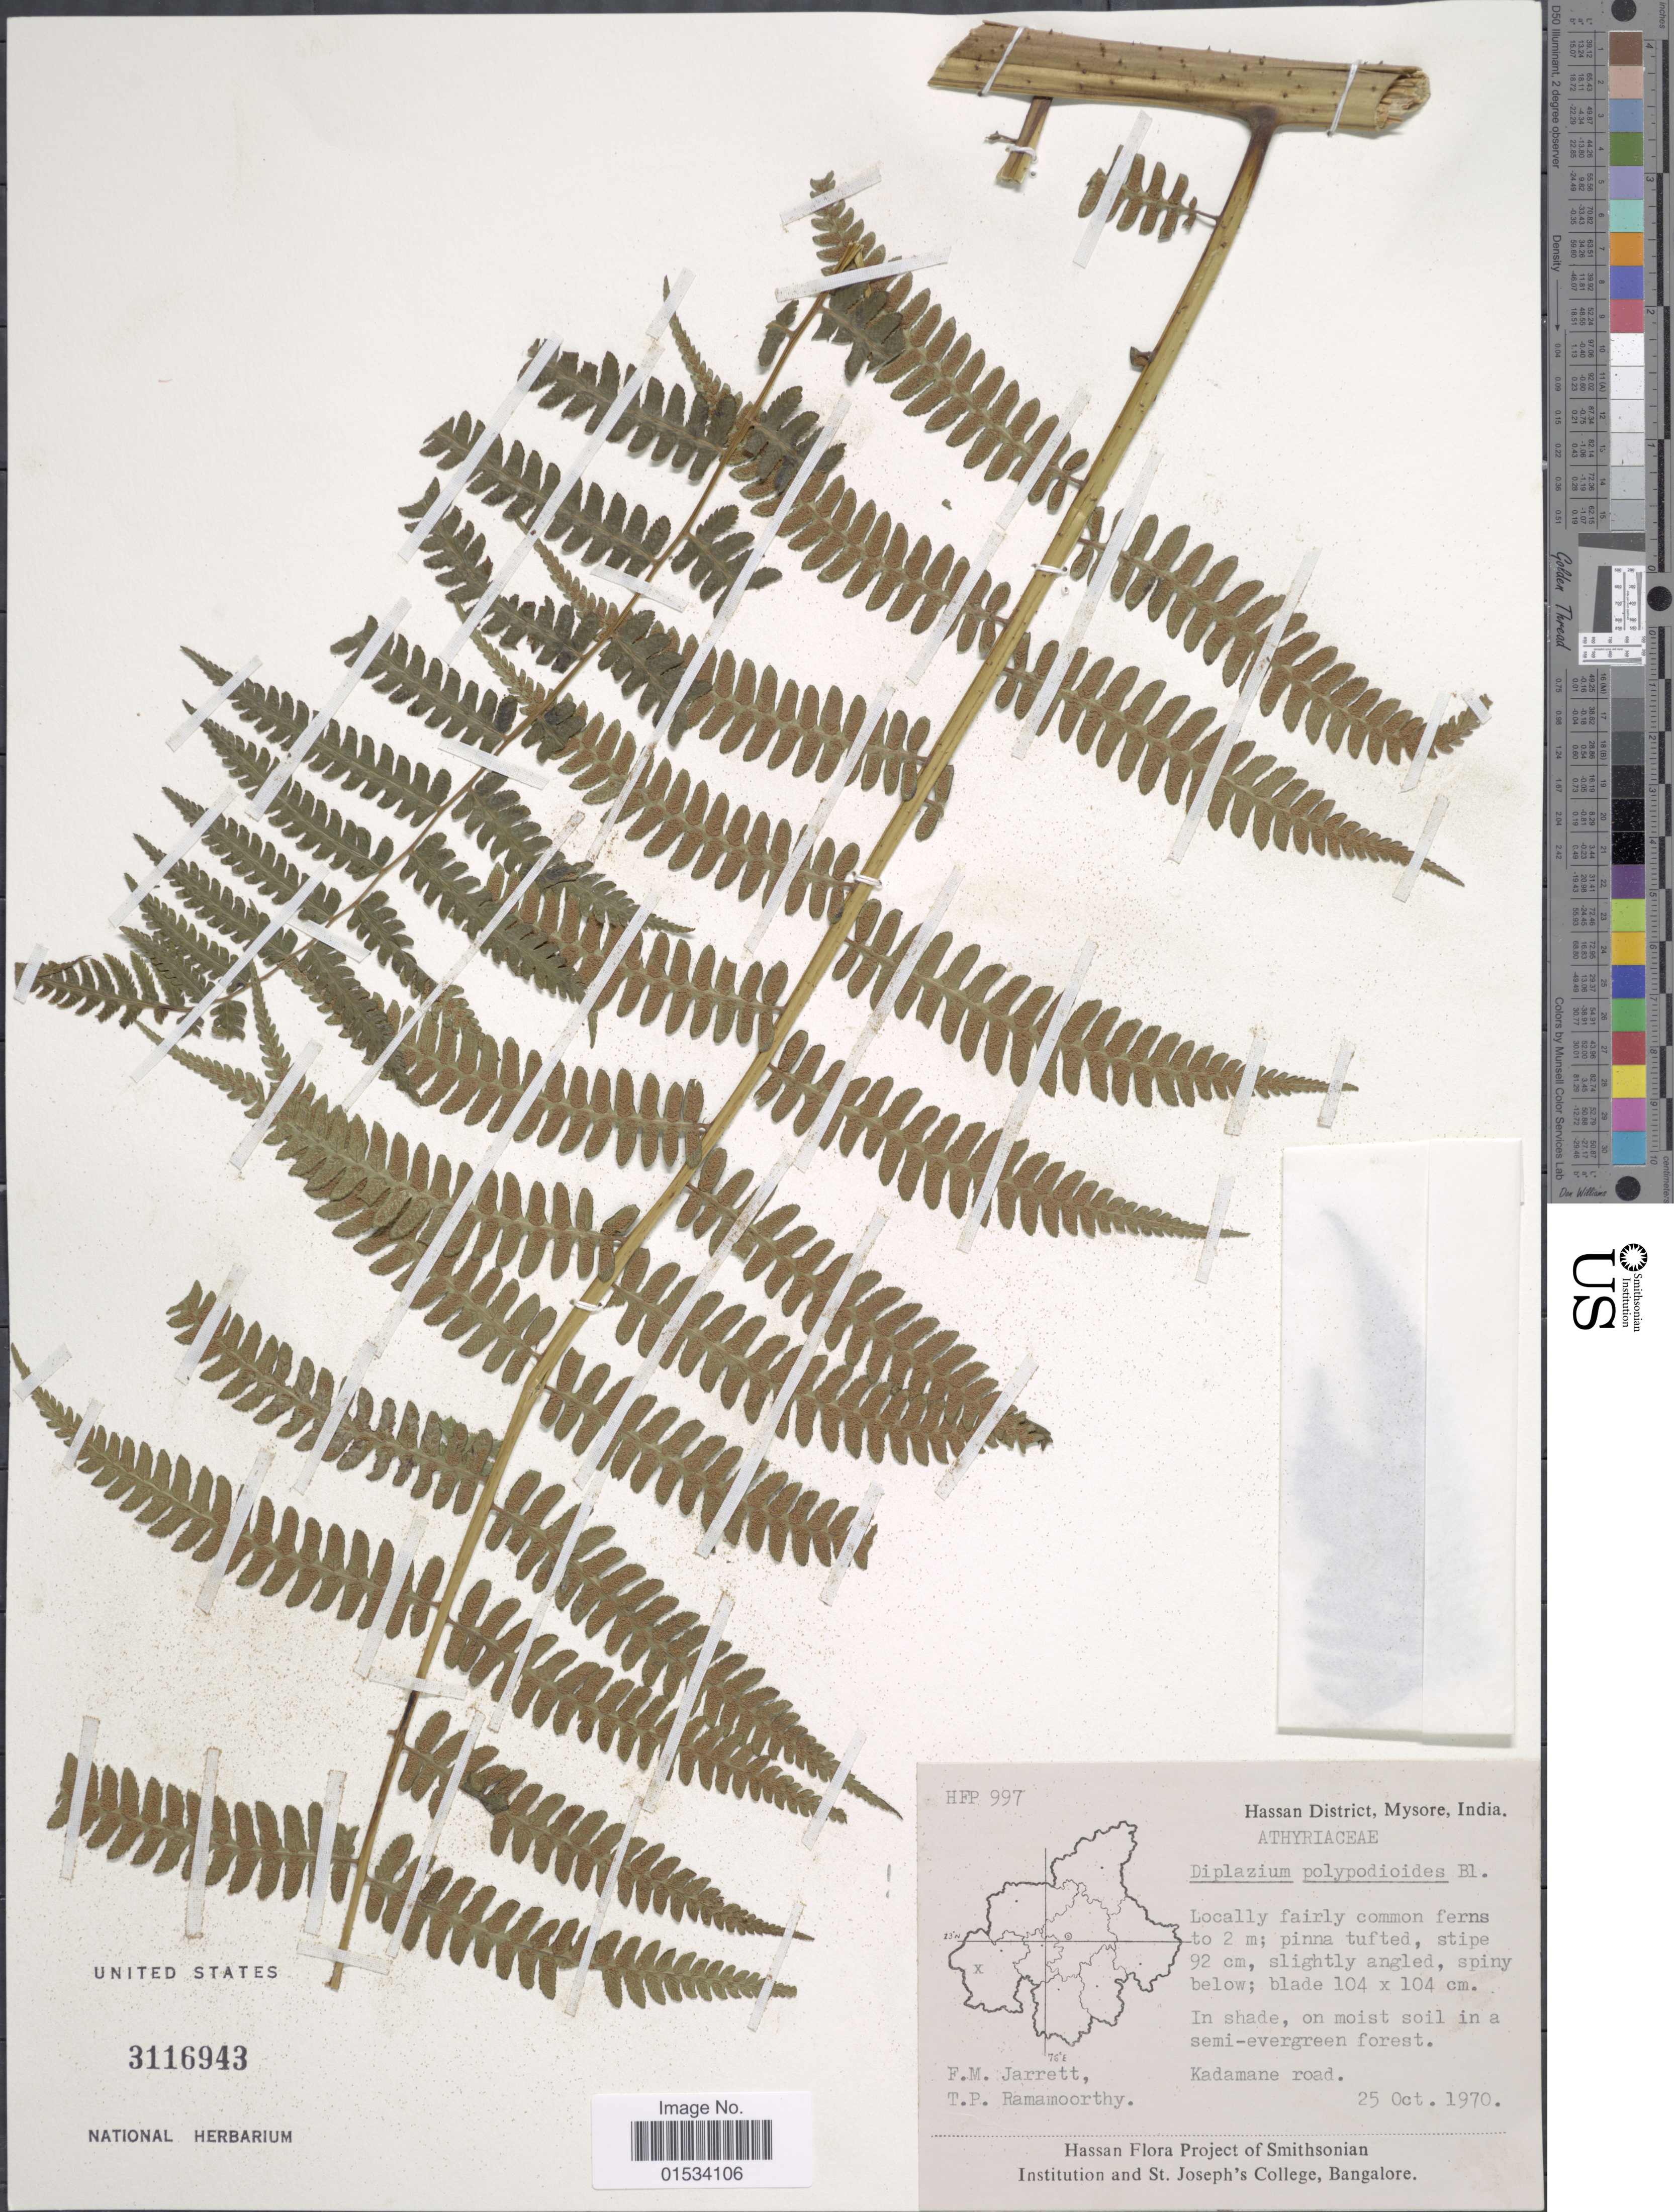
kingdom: Plantae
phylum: Tracheophyta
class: Polypodiopsida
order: Polypodiales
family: Athyriaceae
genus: Diplazium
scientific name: Diplazium polypodioides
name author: Blume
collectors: F. M. Jarrett & T. P. Ramamoorthy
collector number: HFP 997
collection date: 1970-10-25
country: India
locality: Hassan District, Mysore, India, Kadamane road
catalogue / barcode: US 3116943